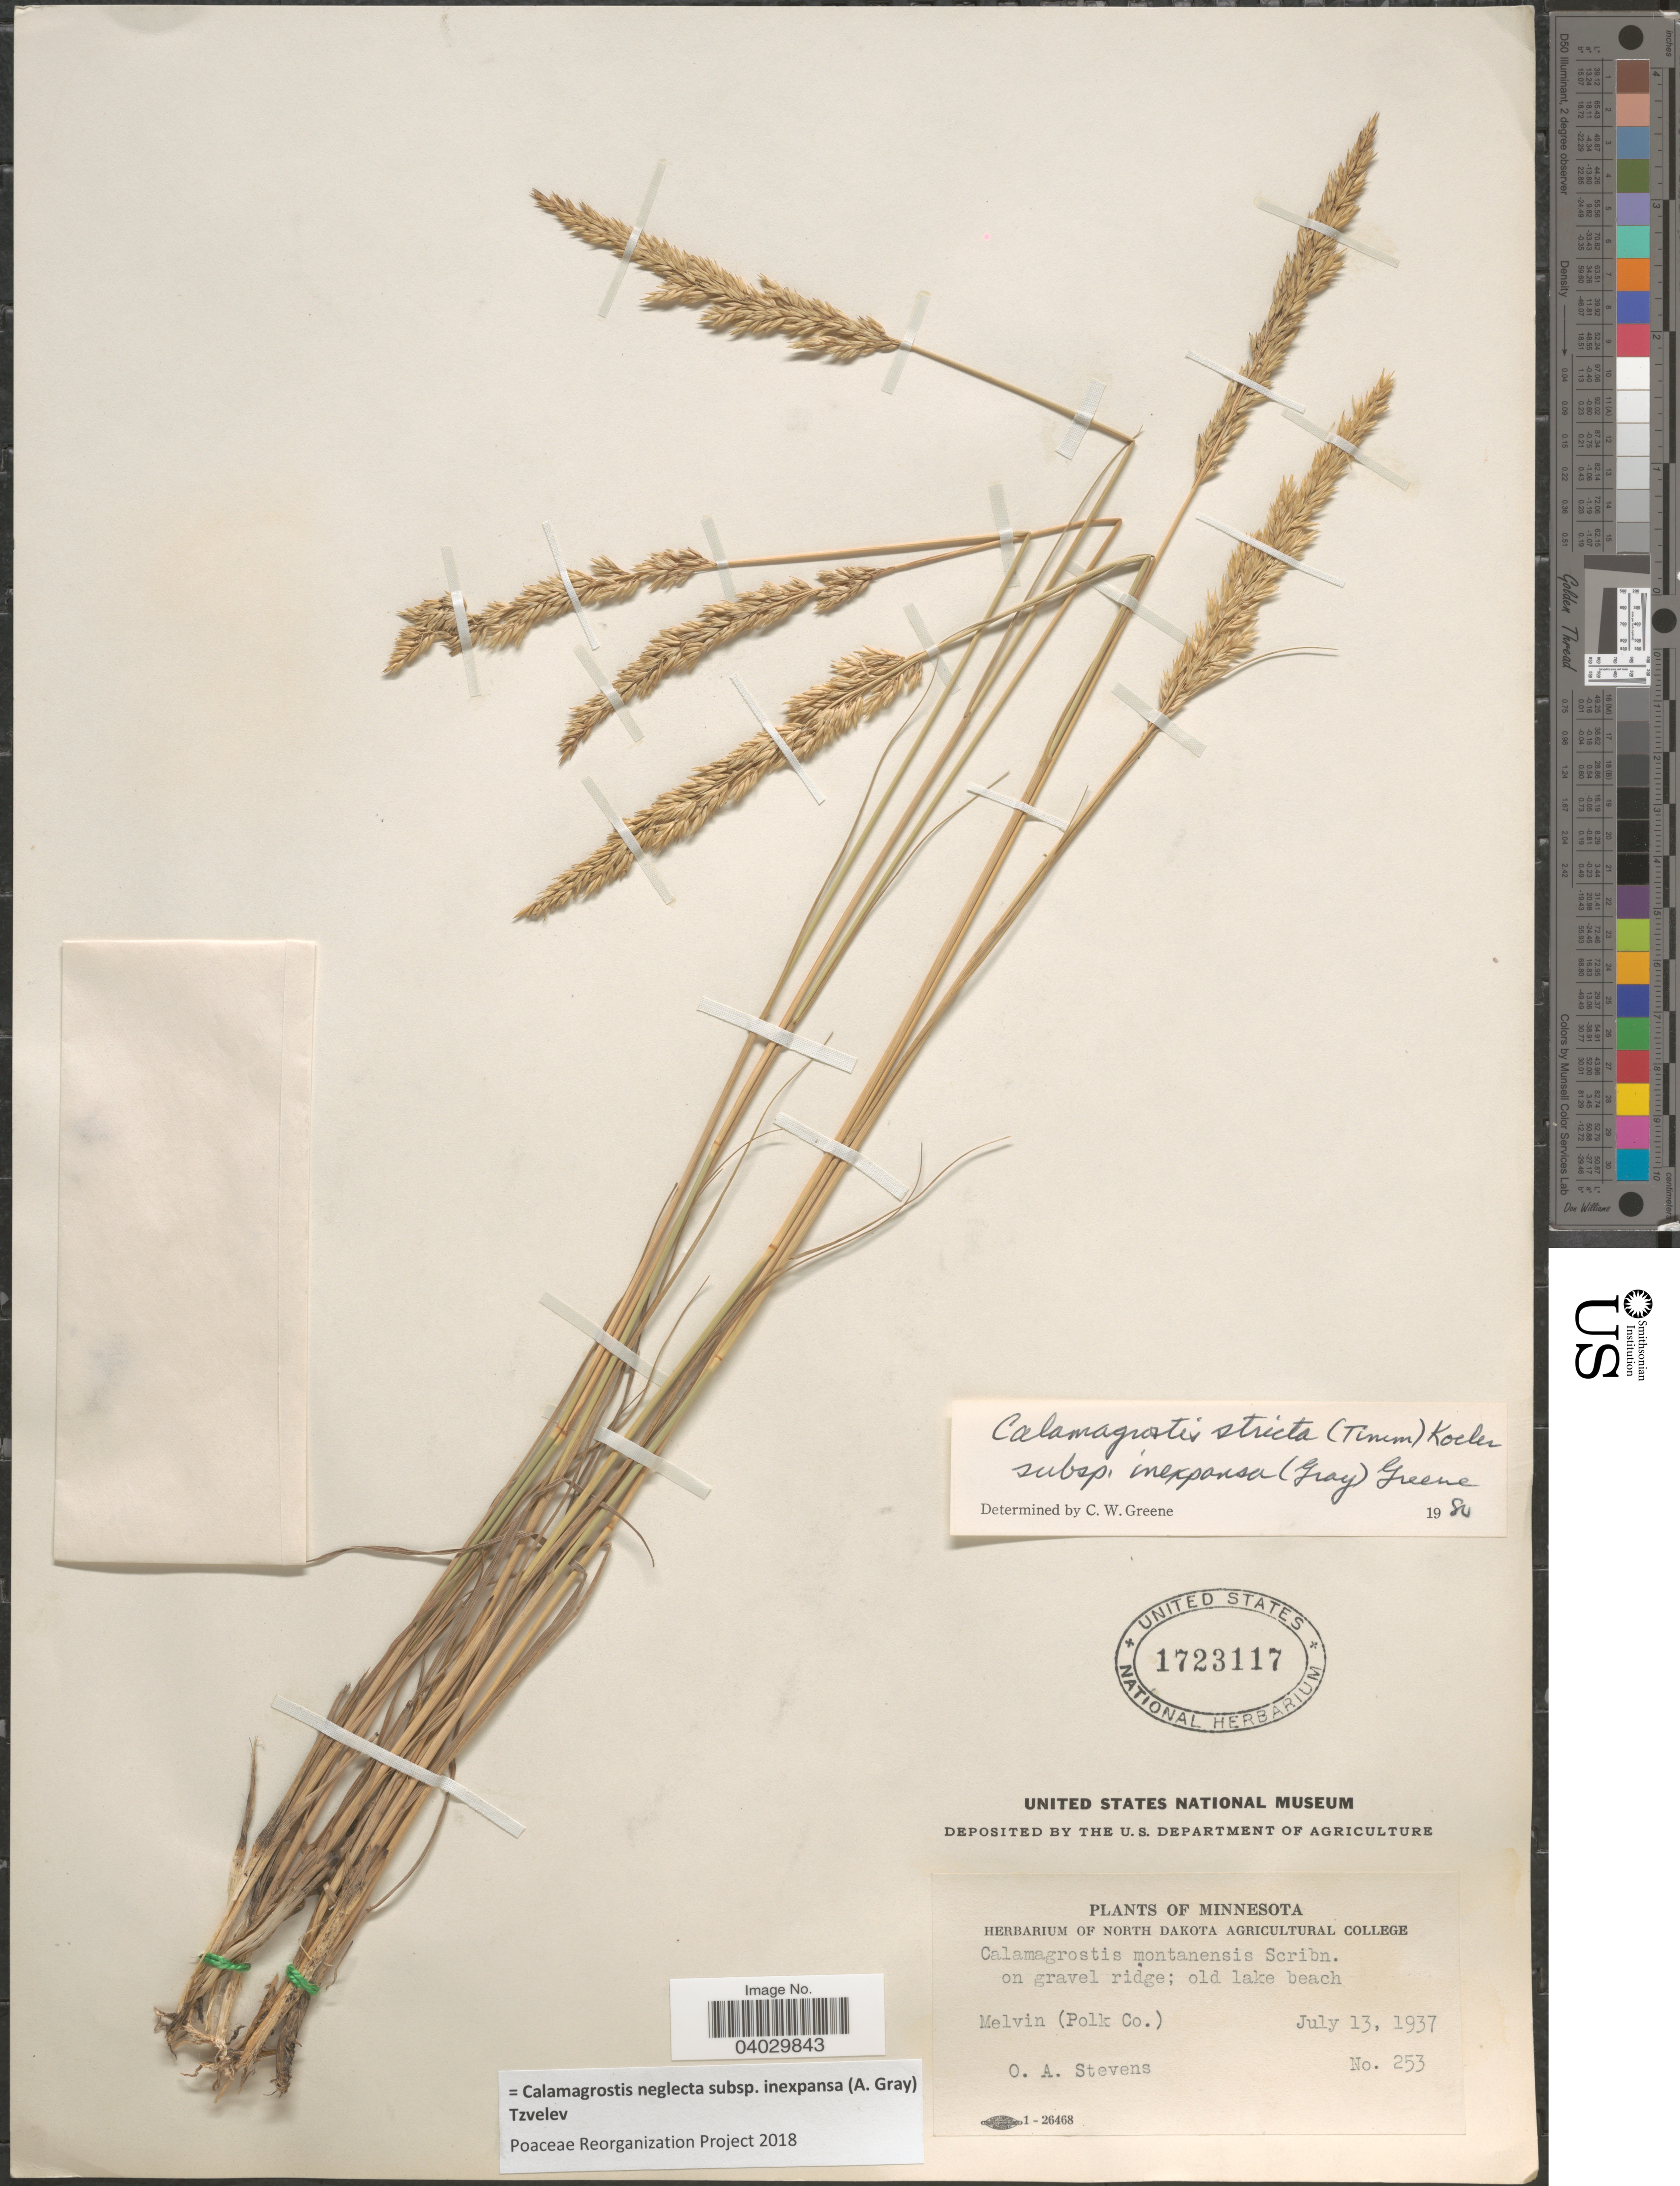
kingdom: Plantae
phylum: Tracheophyta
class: Liliopsida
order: Poales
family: Poaceae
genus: Calamagrostis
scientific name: Calamagrostis neglecta subsp. inexpansa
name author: (A. Gray) Tzvelev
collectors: O. A. Stevens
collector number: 253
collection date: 1937-07-13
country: United States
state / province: Minnesota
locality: On gravel ridge; old lake beach. Melvin (Polk Co.).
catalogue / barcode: US 1723117